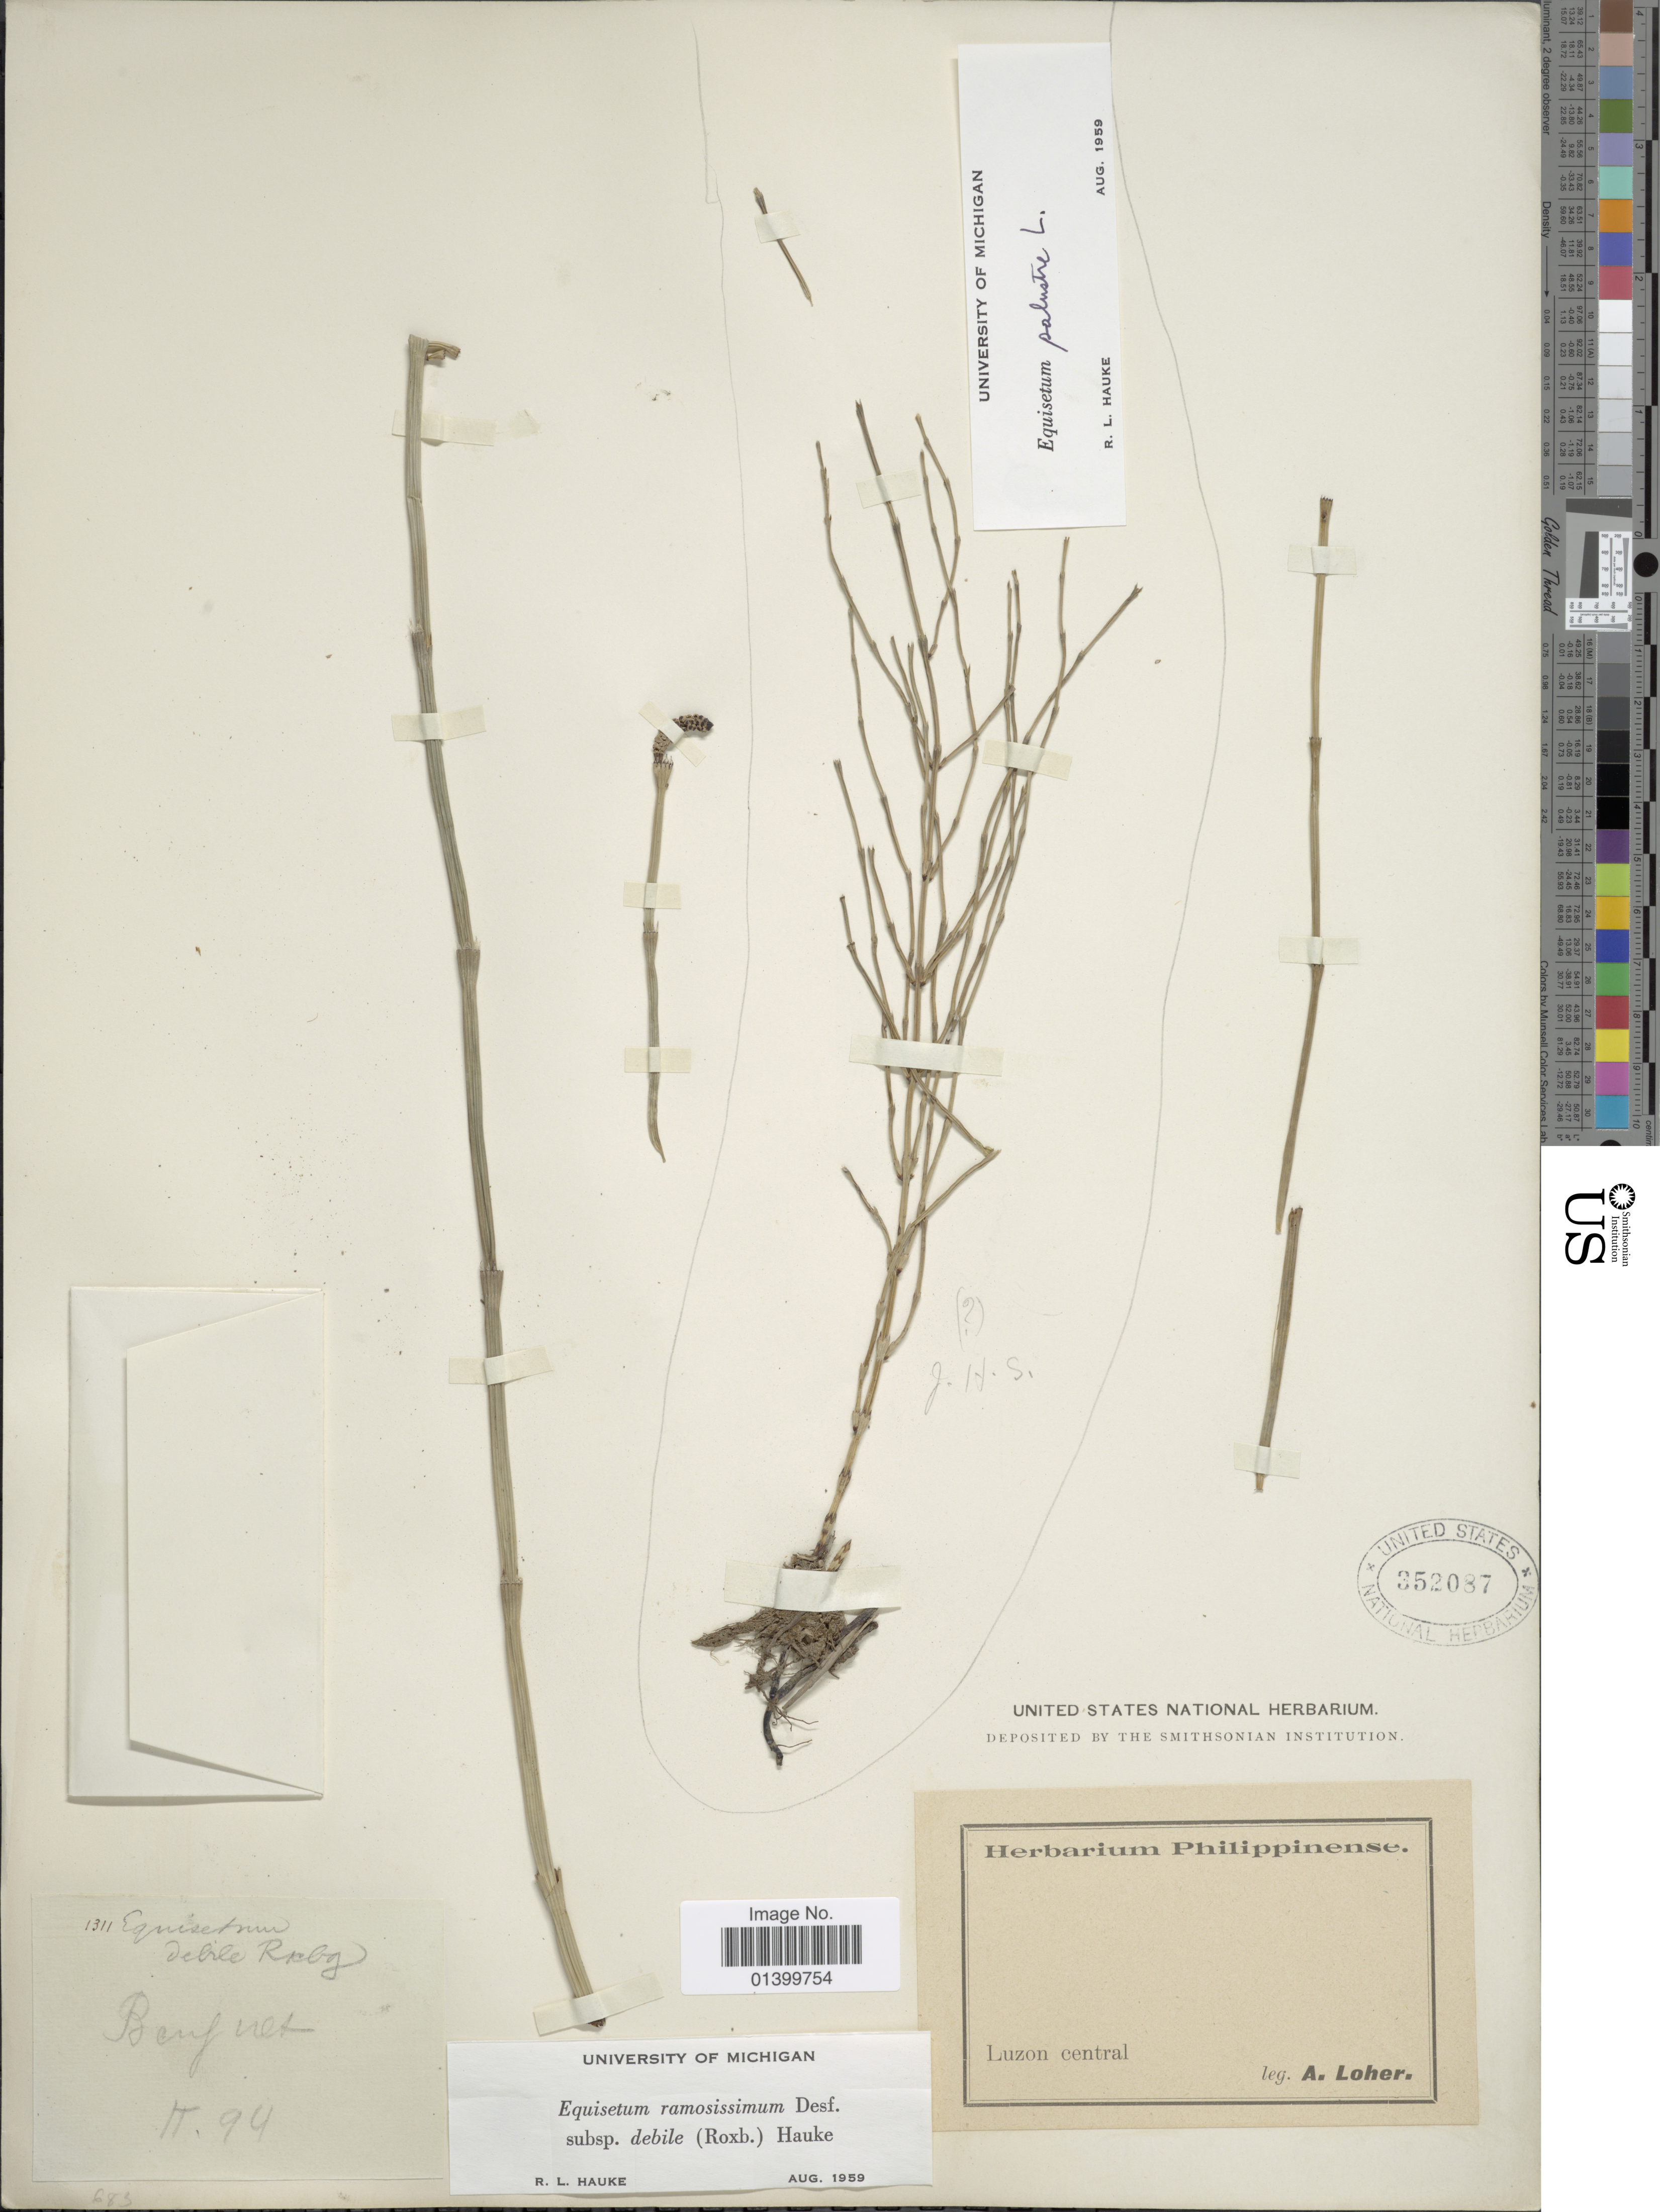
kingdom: Plantae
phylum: Tracheophyta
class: Polypodiopsida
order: Equisetales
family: Equisetaceae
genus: Equisetum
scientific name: Equisetum ramosissimum subsp. debile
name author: (Roxb. ex Vaucher) Hauke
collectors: A. Loher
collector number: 1311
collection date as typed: Transcribed d/m/y: /2/94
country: Philippines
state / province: Central Luzon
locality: Benguet, Luzon central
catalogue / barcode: US 352087